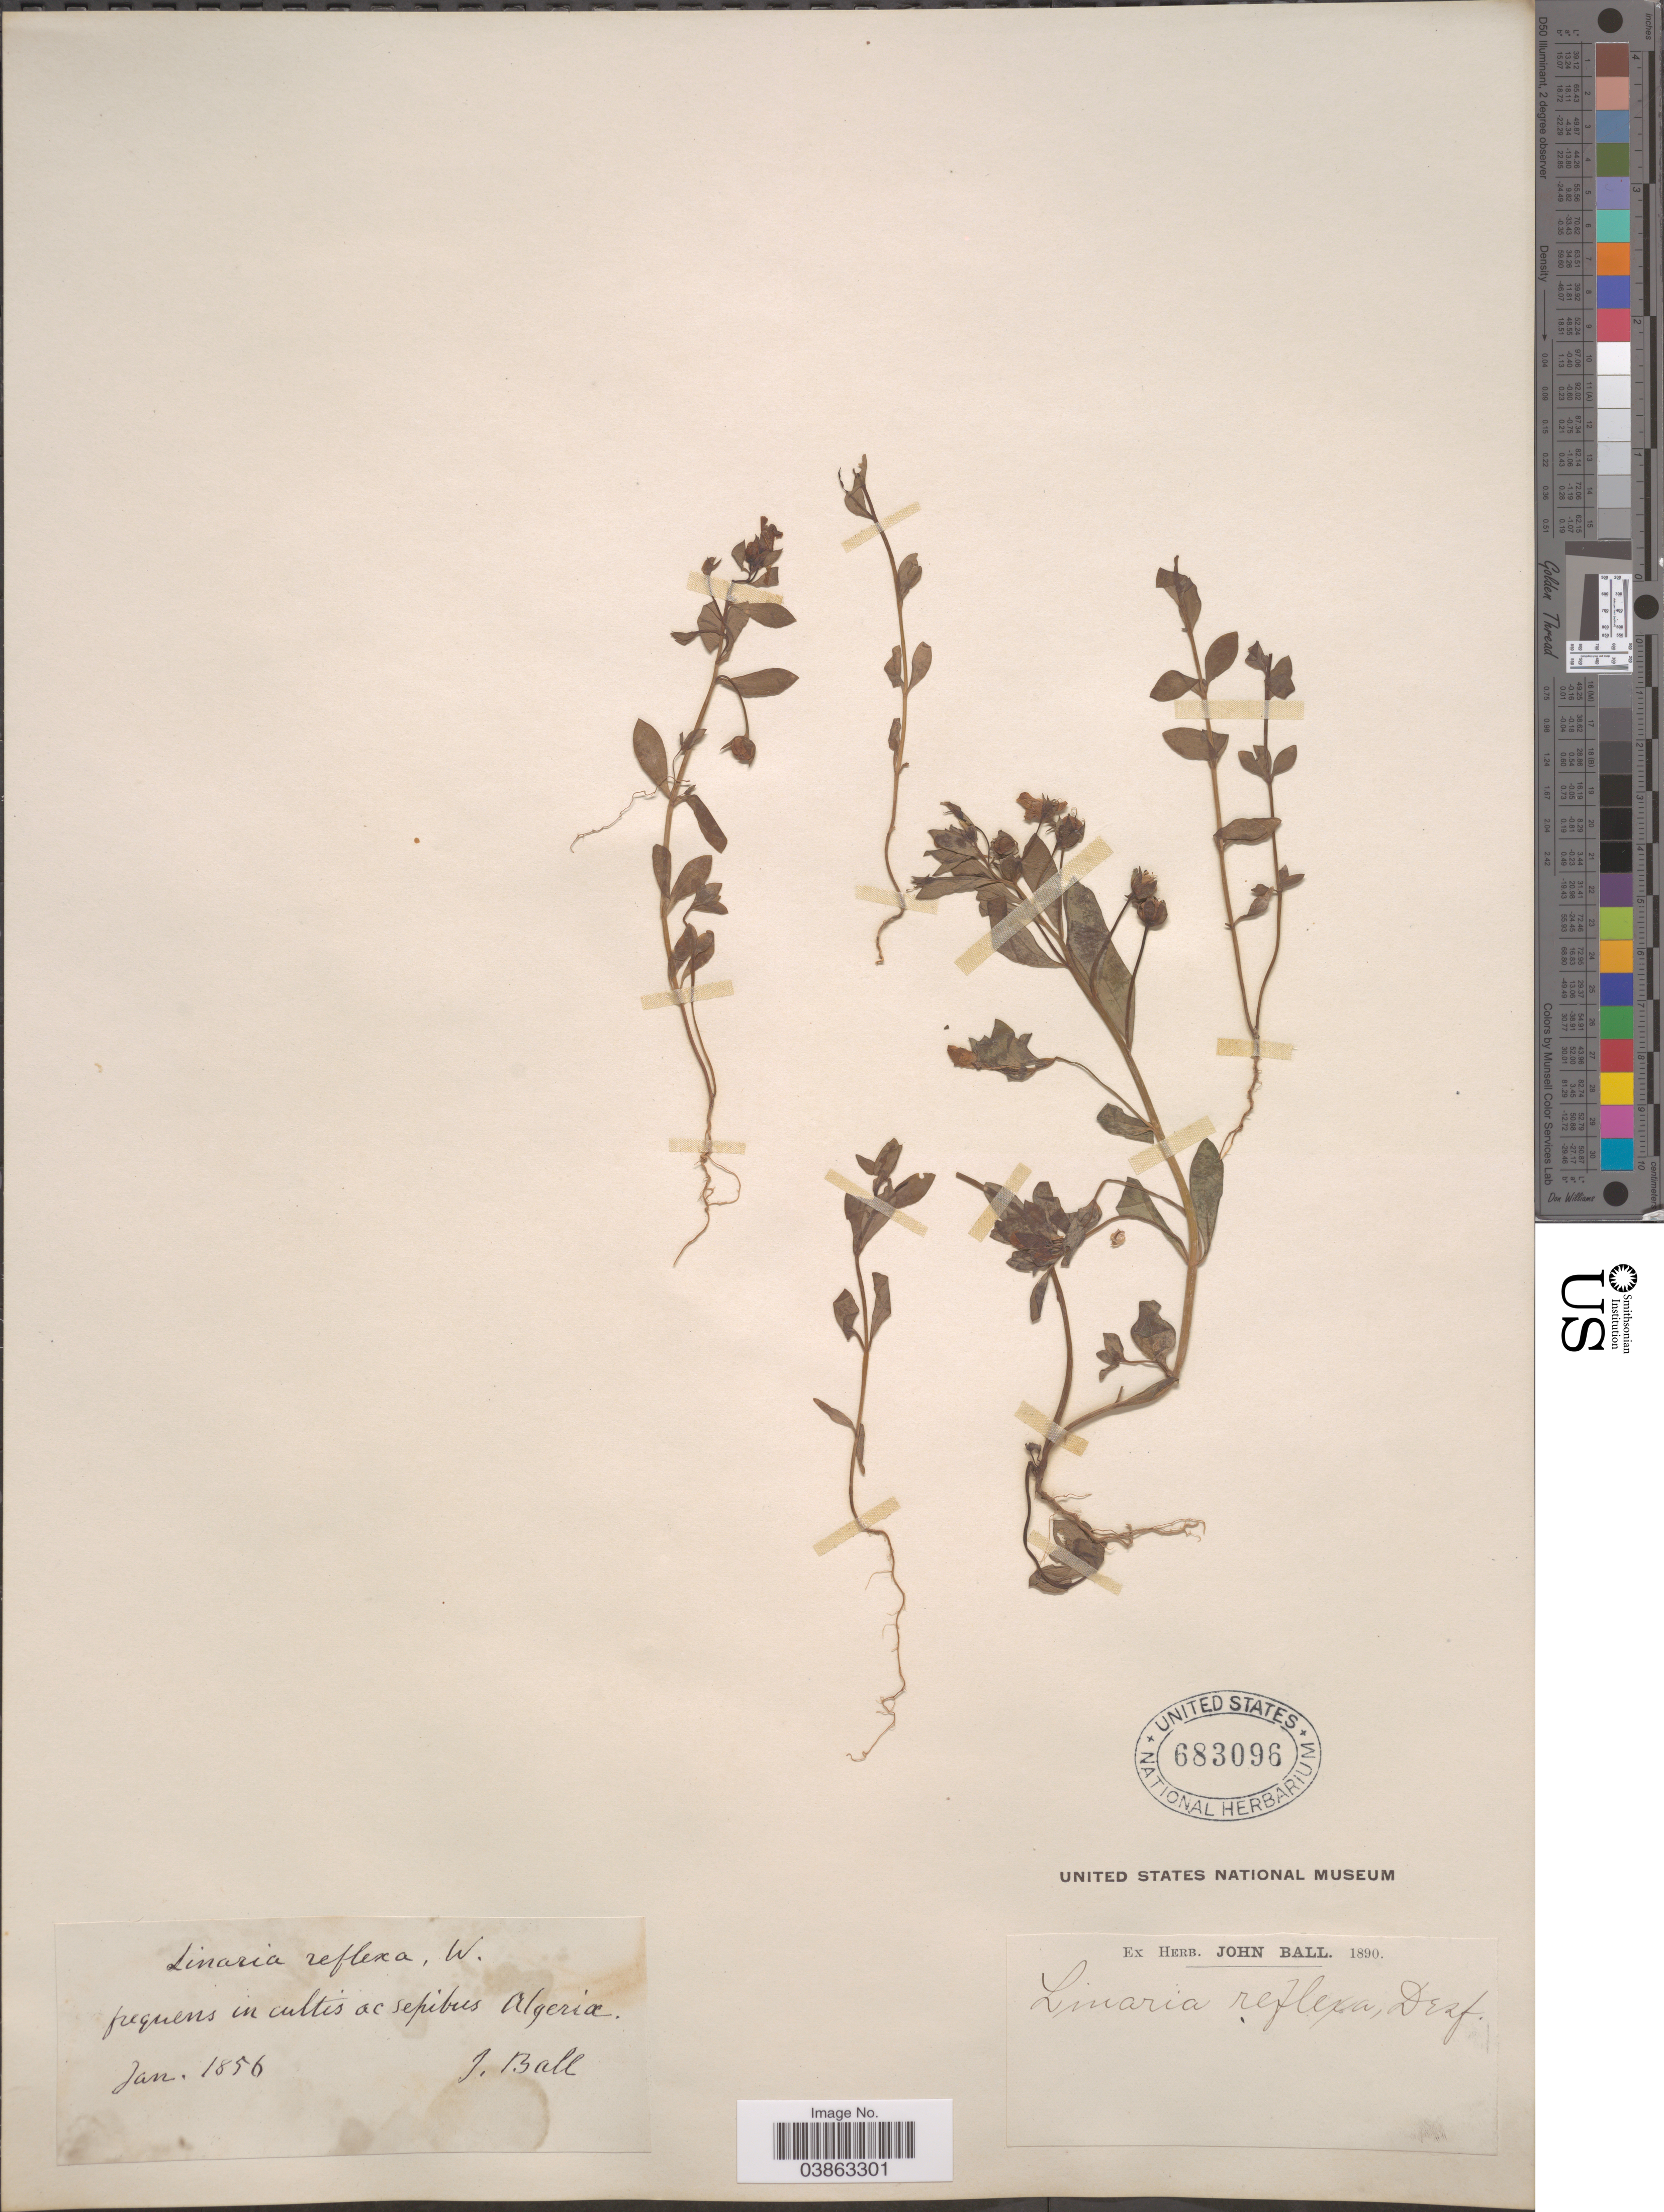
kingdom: Plantae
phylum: Tracheophyta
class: Magnoliopsida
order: Lamiales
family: Plantaginaceae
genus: Linaria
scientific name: Linaria reflexa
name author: (L.) Desf.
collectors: J. Ball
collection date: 1856-01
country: Algeria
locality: Frequens in cultis ac sepibus Algeria.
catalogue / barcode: US 683096